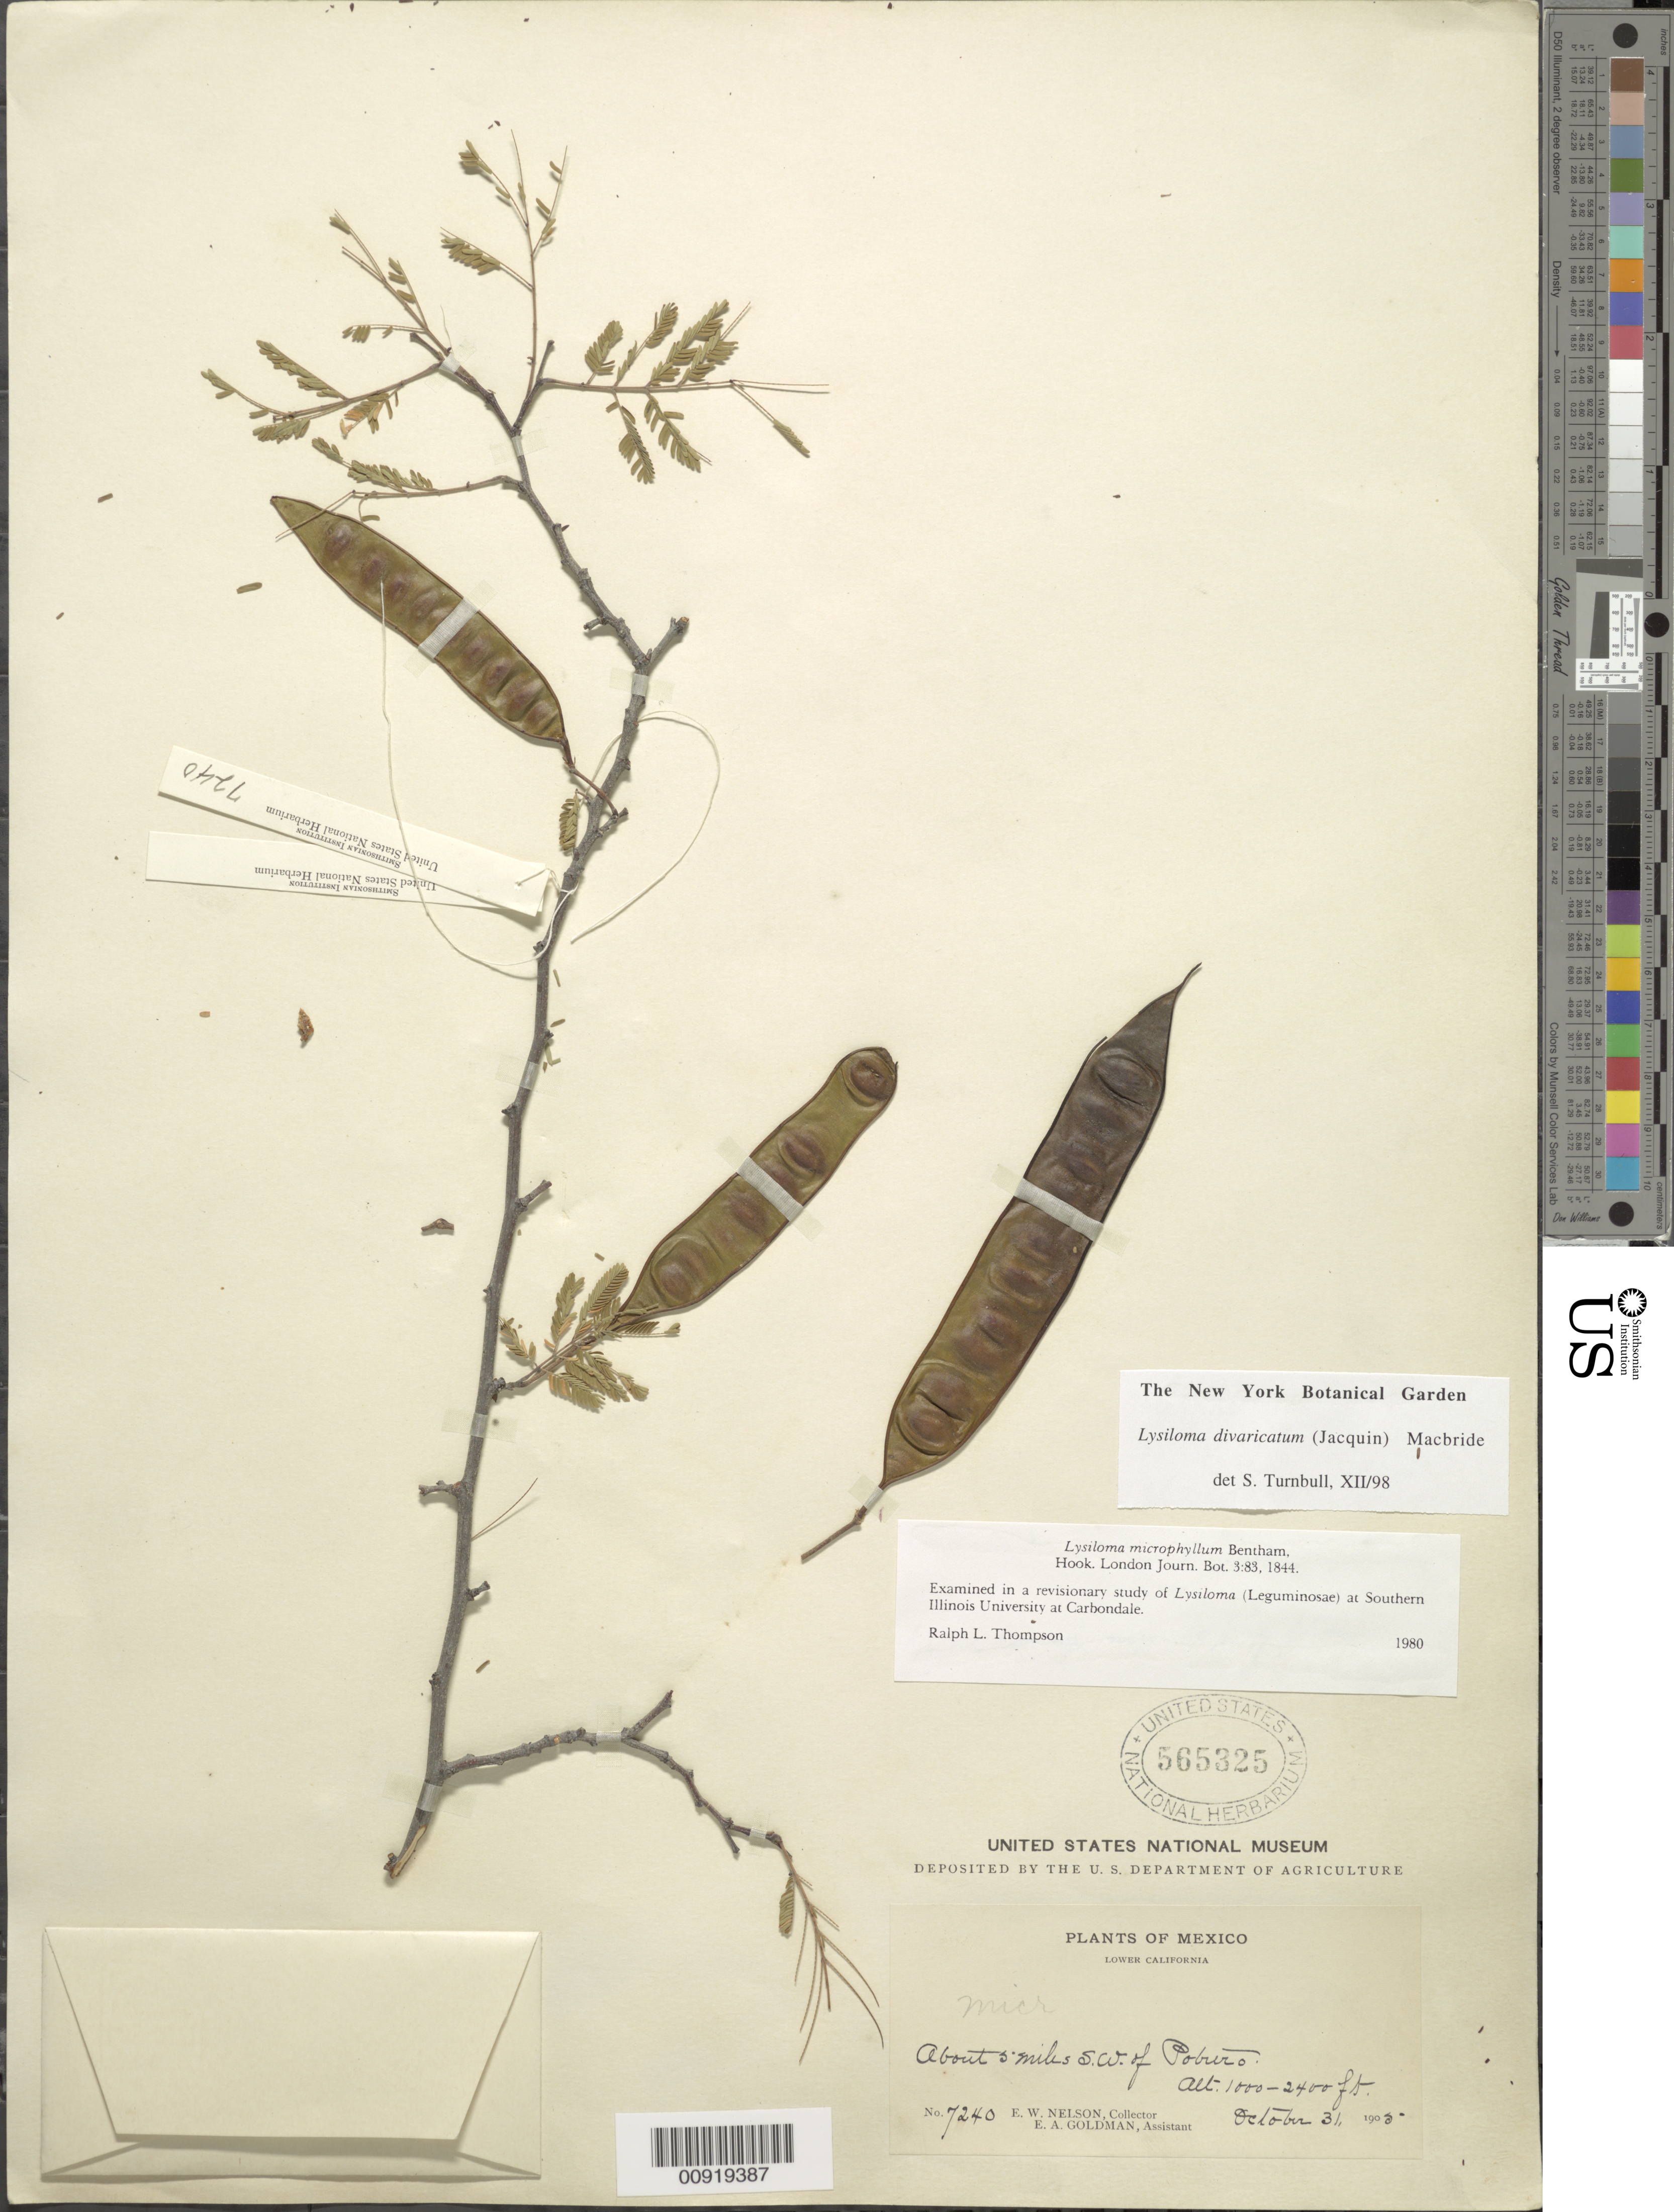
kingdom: Plantae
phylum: Tracheophyta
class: Magnoliopsida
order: Fabales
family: Fabaceae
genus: Lysiloma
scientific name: Lysiloma divaricatum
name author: (Jacq.) J.F. Macbr.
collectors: E. W. Nelson & E. A. Goldman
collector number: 7240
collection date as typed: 31 Oct 1905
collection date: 1905-10-31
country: Mexico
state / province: Baja California Sur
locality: About 5 miles SW of Potrero, Lower California.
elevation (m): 305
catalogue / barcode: US 565325